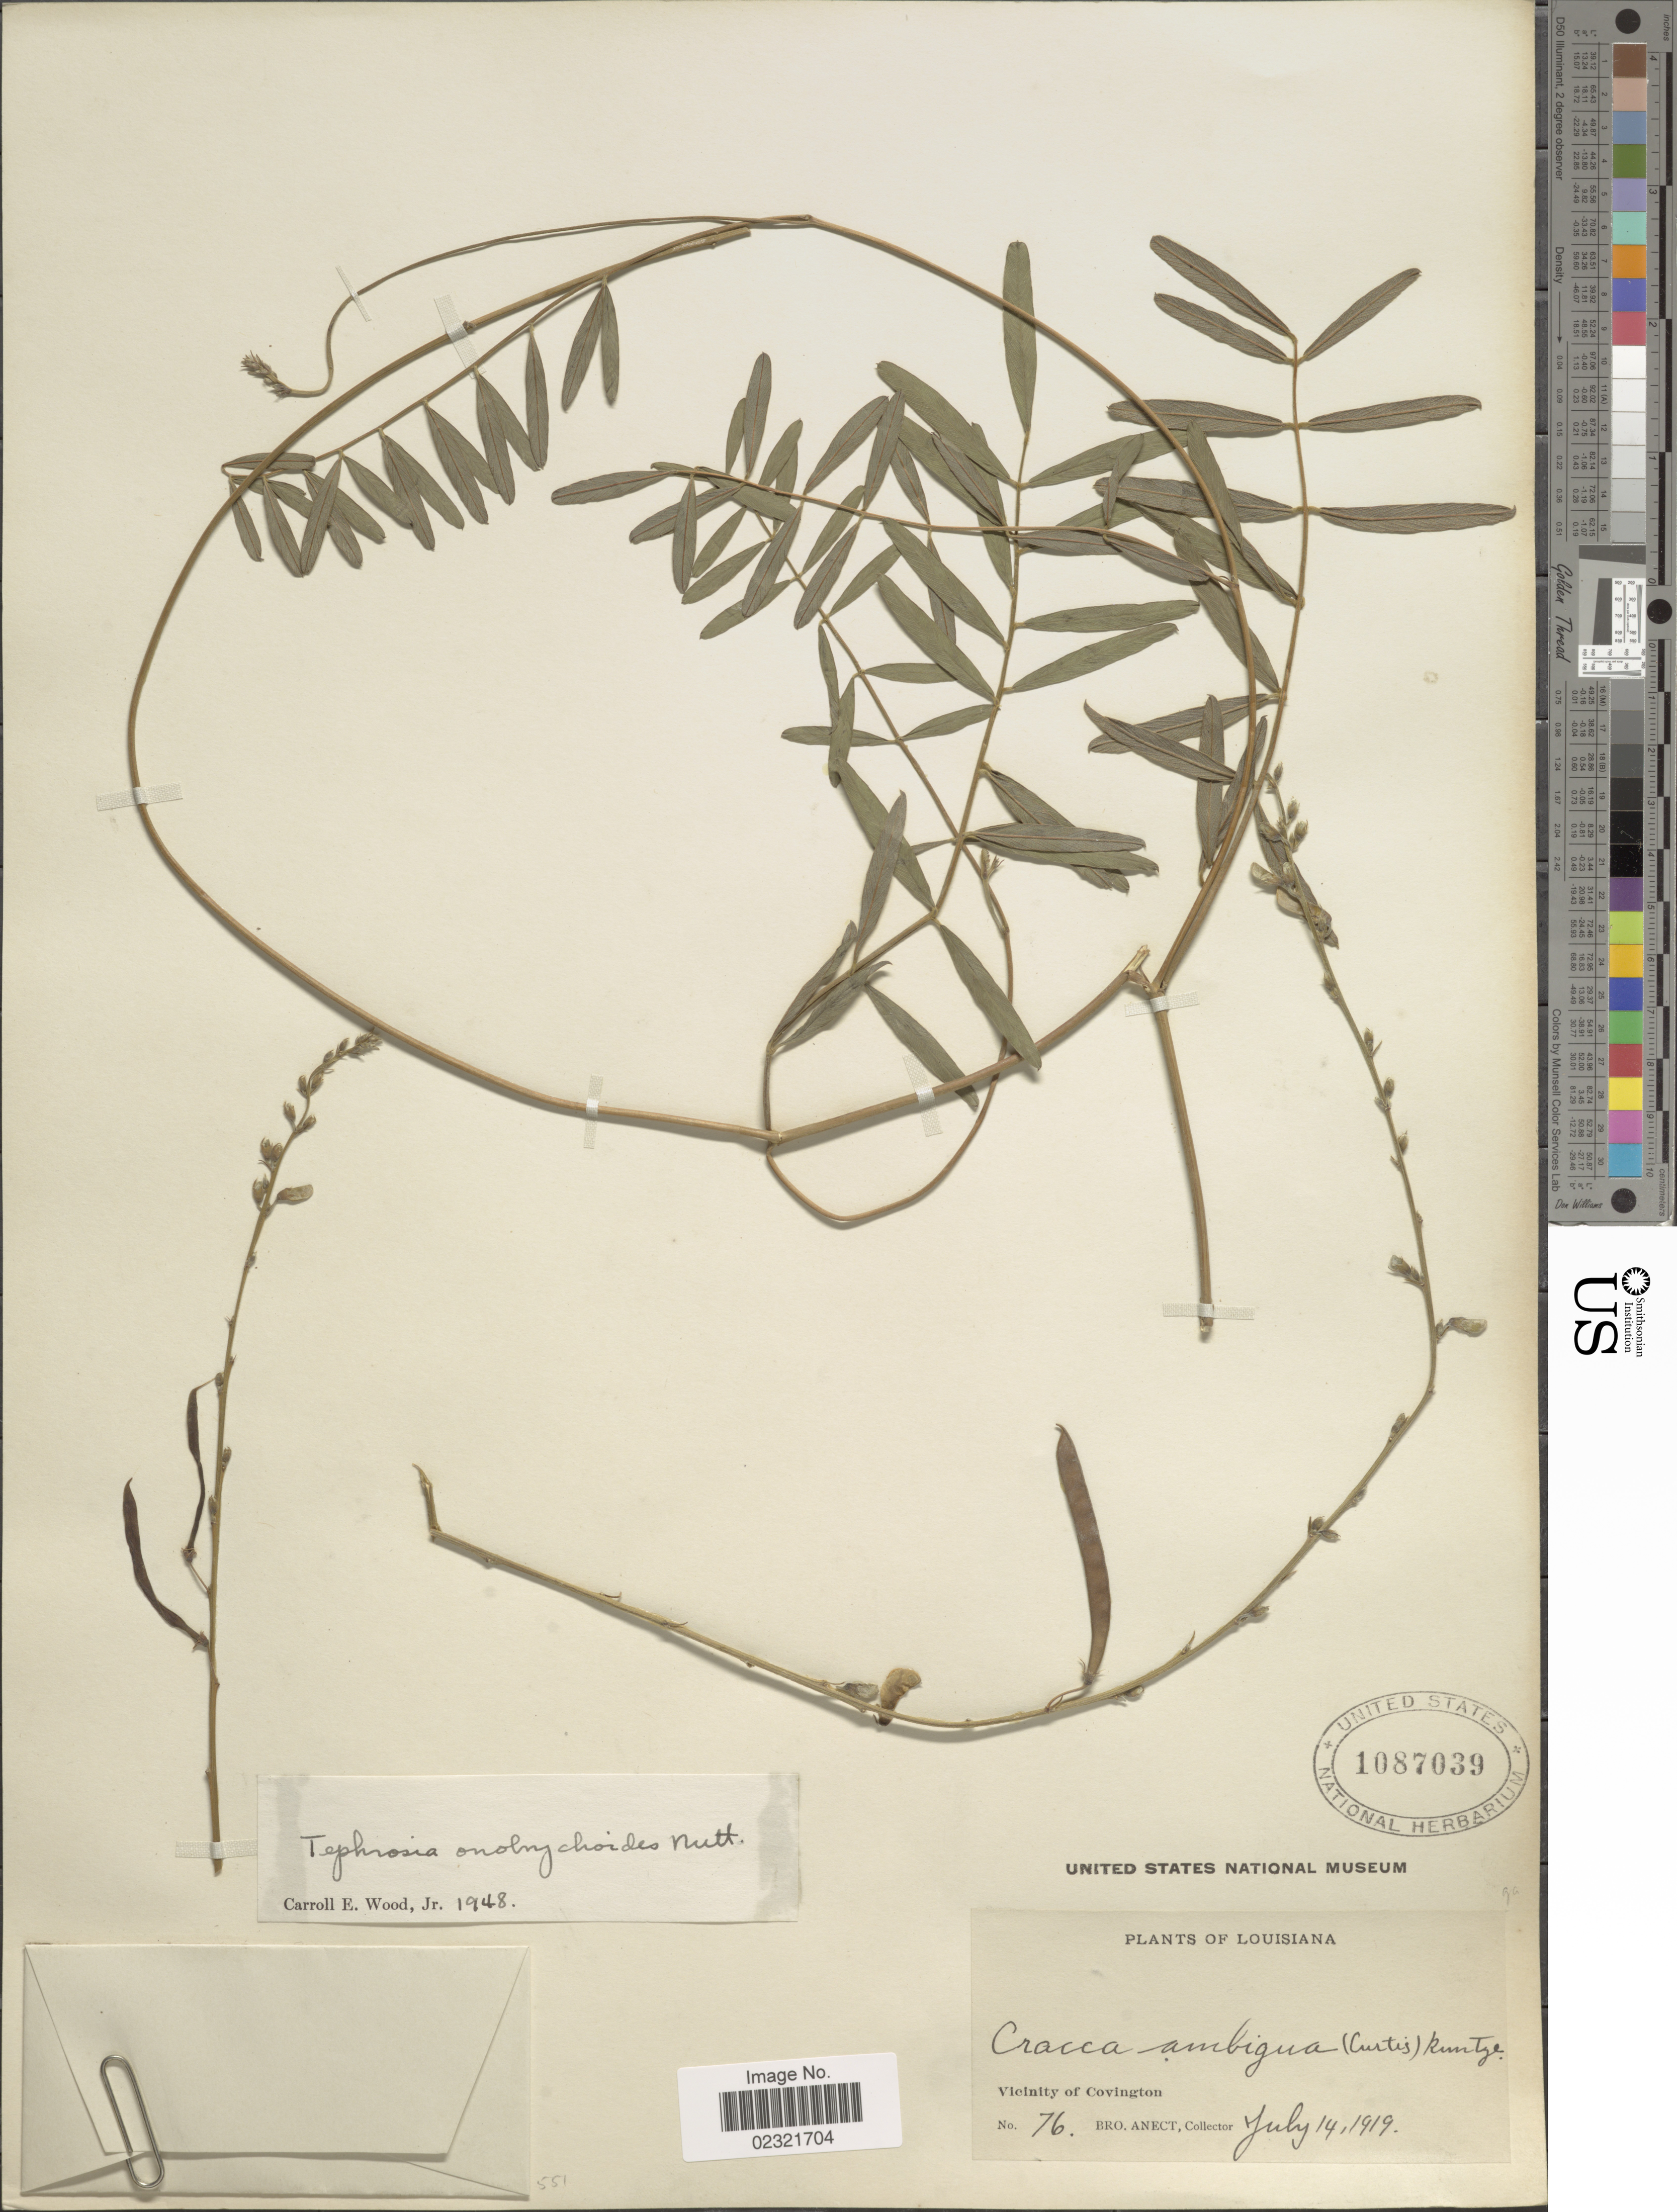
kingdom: Plantae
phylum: Tracheophyta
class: Magnoliopsida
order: Fabales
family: Fabaceae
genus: Tephrosia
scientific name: Tephrosia onobrychoides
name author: Nutt.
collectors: B. Anect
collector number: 76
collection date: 1919-07-14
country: United States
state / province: Louisiana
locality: Vicinity of Covington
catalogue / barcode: US 1087039